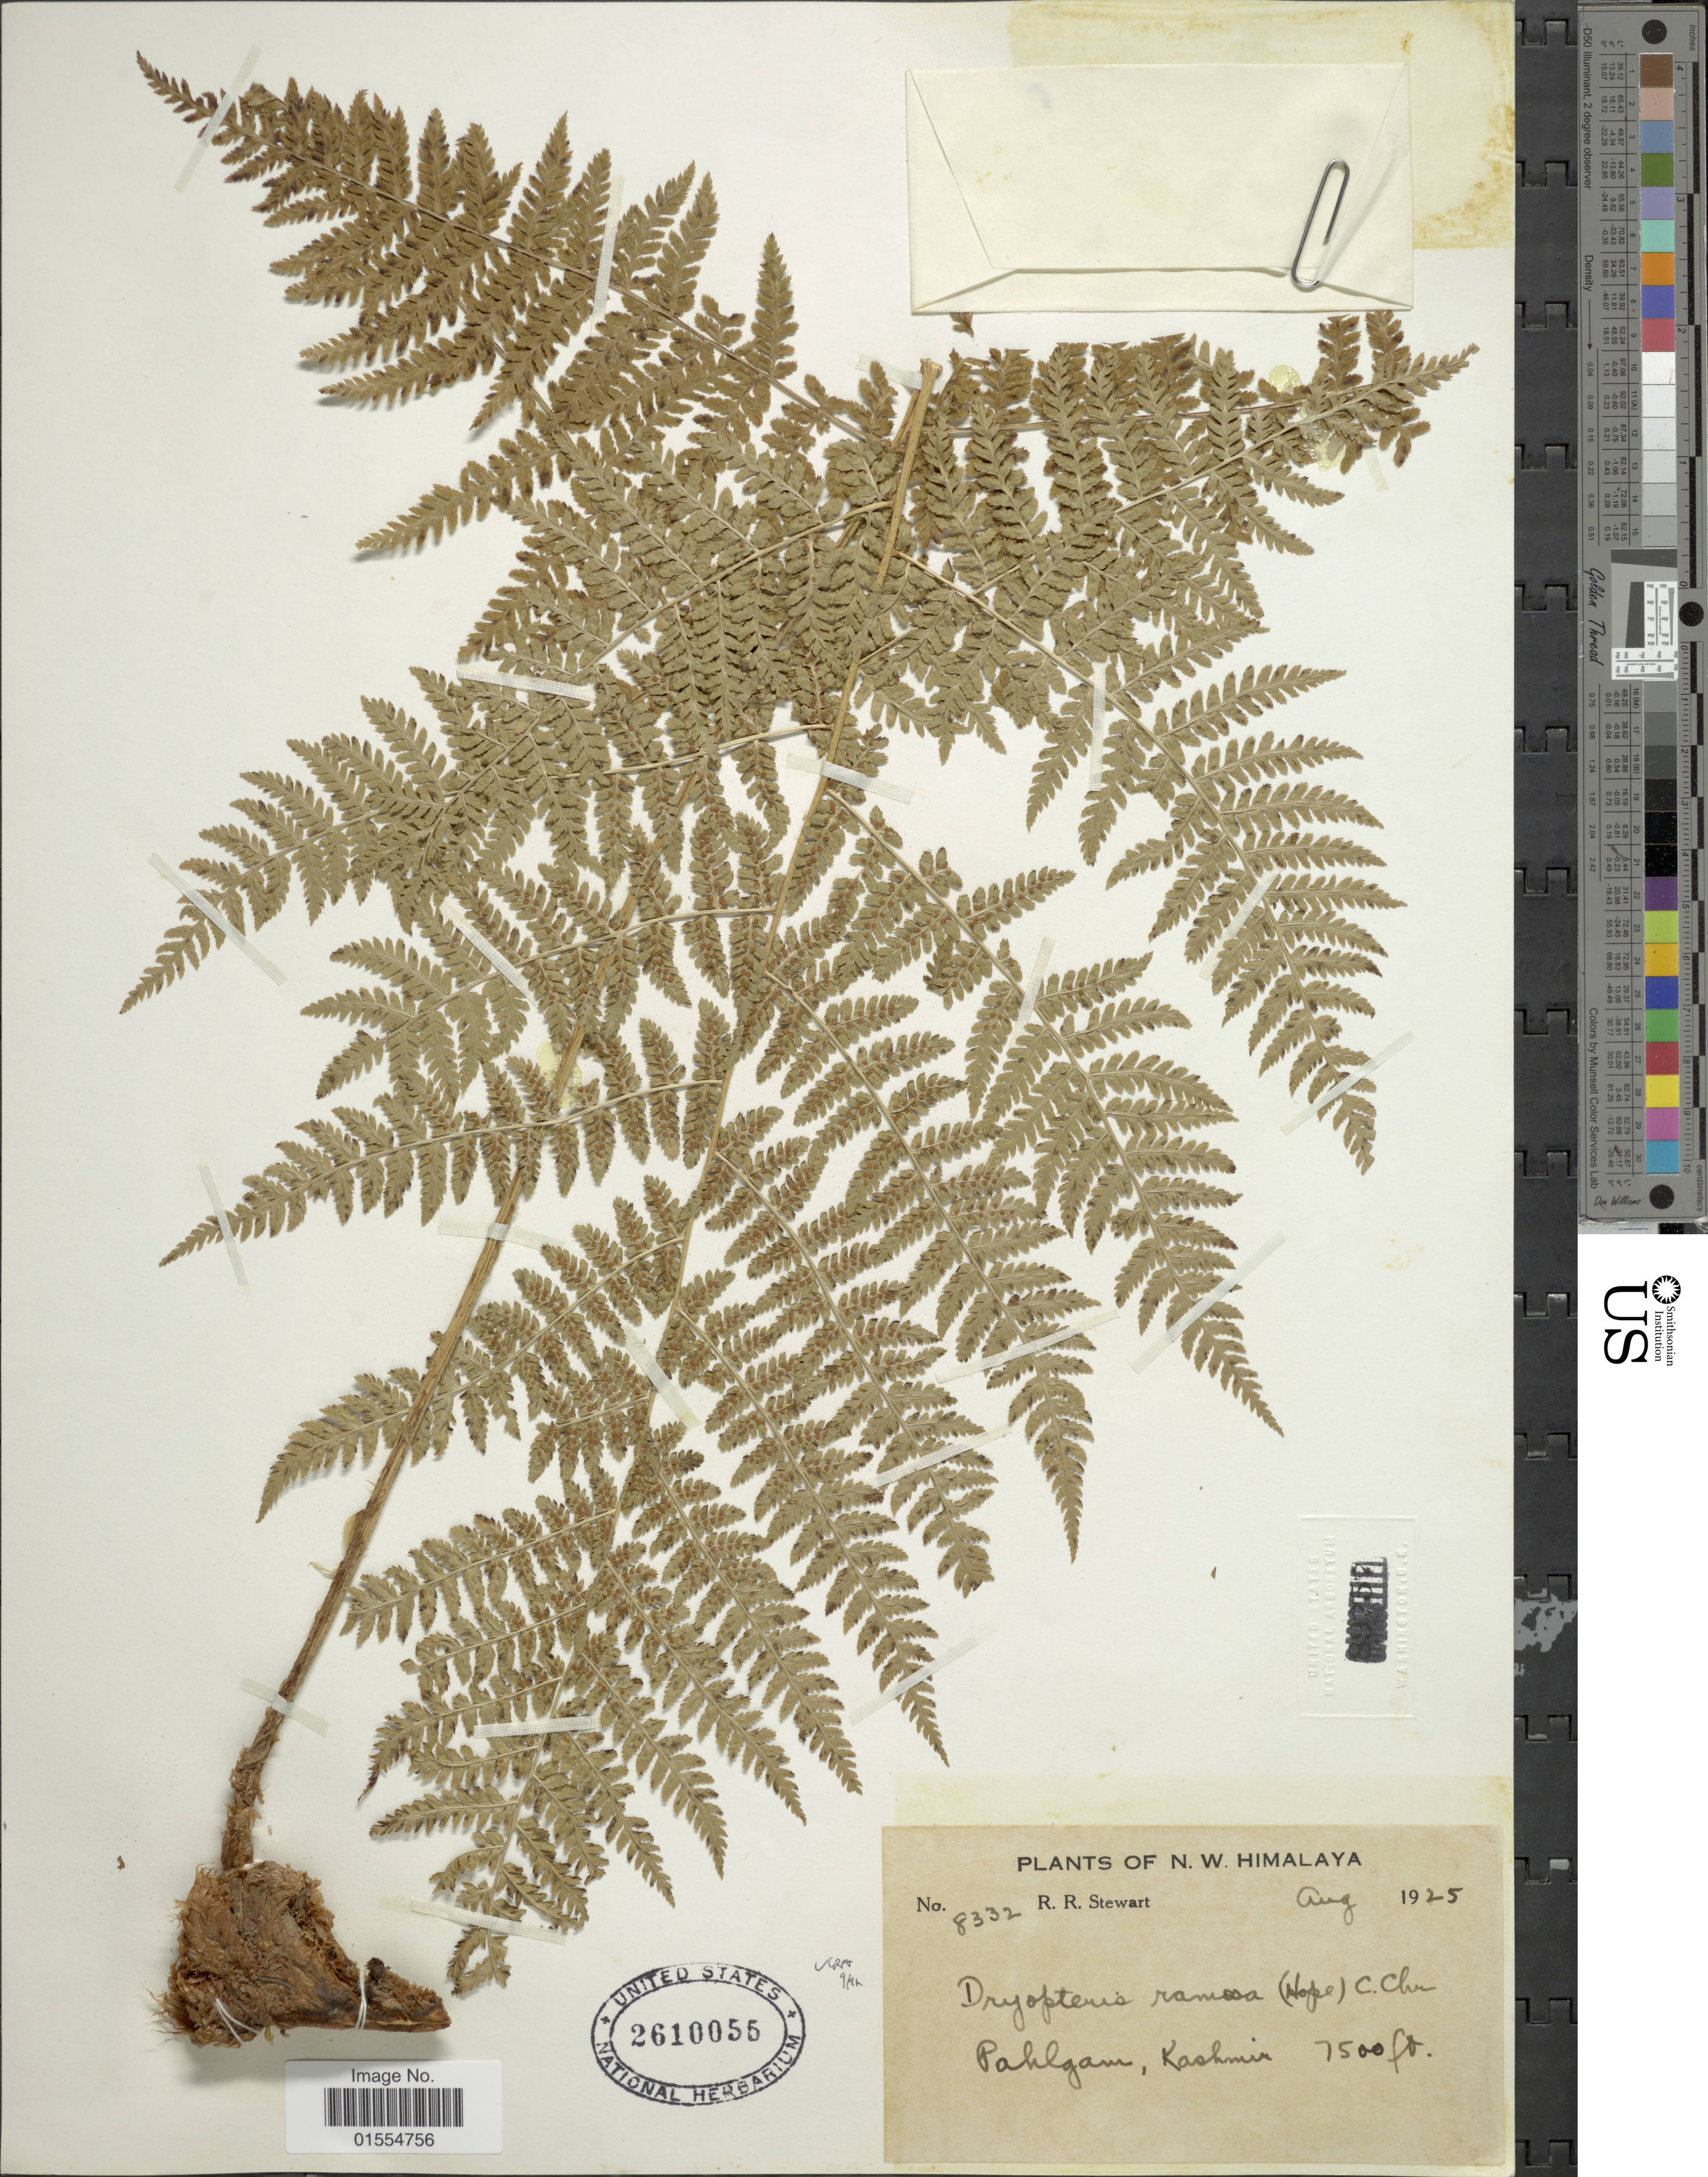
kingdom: Plantae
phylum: Tracheophyta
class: Polypodiopsida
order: Polypodiales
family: Dryopteridaceae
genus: Dryopteris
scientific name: Dryopteris ramosa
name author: (C. Hope) C. Chr.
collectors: R. R. Stewart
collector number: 8332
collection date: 1925-08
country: India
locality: N. W. Himalaya, Pahlgam, Kashmir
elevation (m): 2286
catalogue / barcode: US 2610055